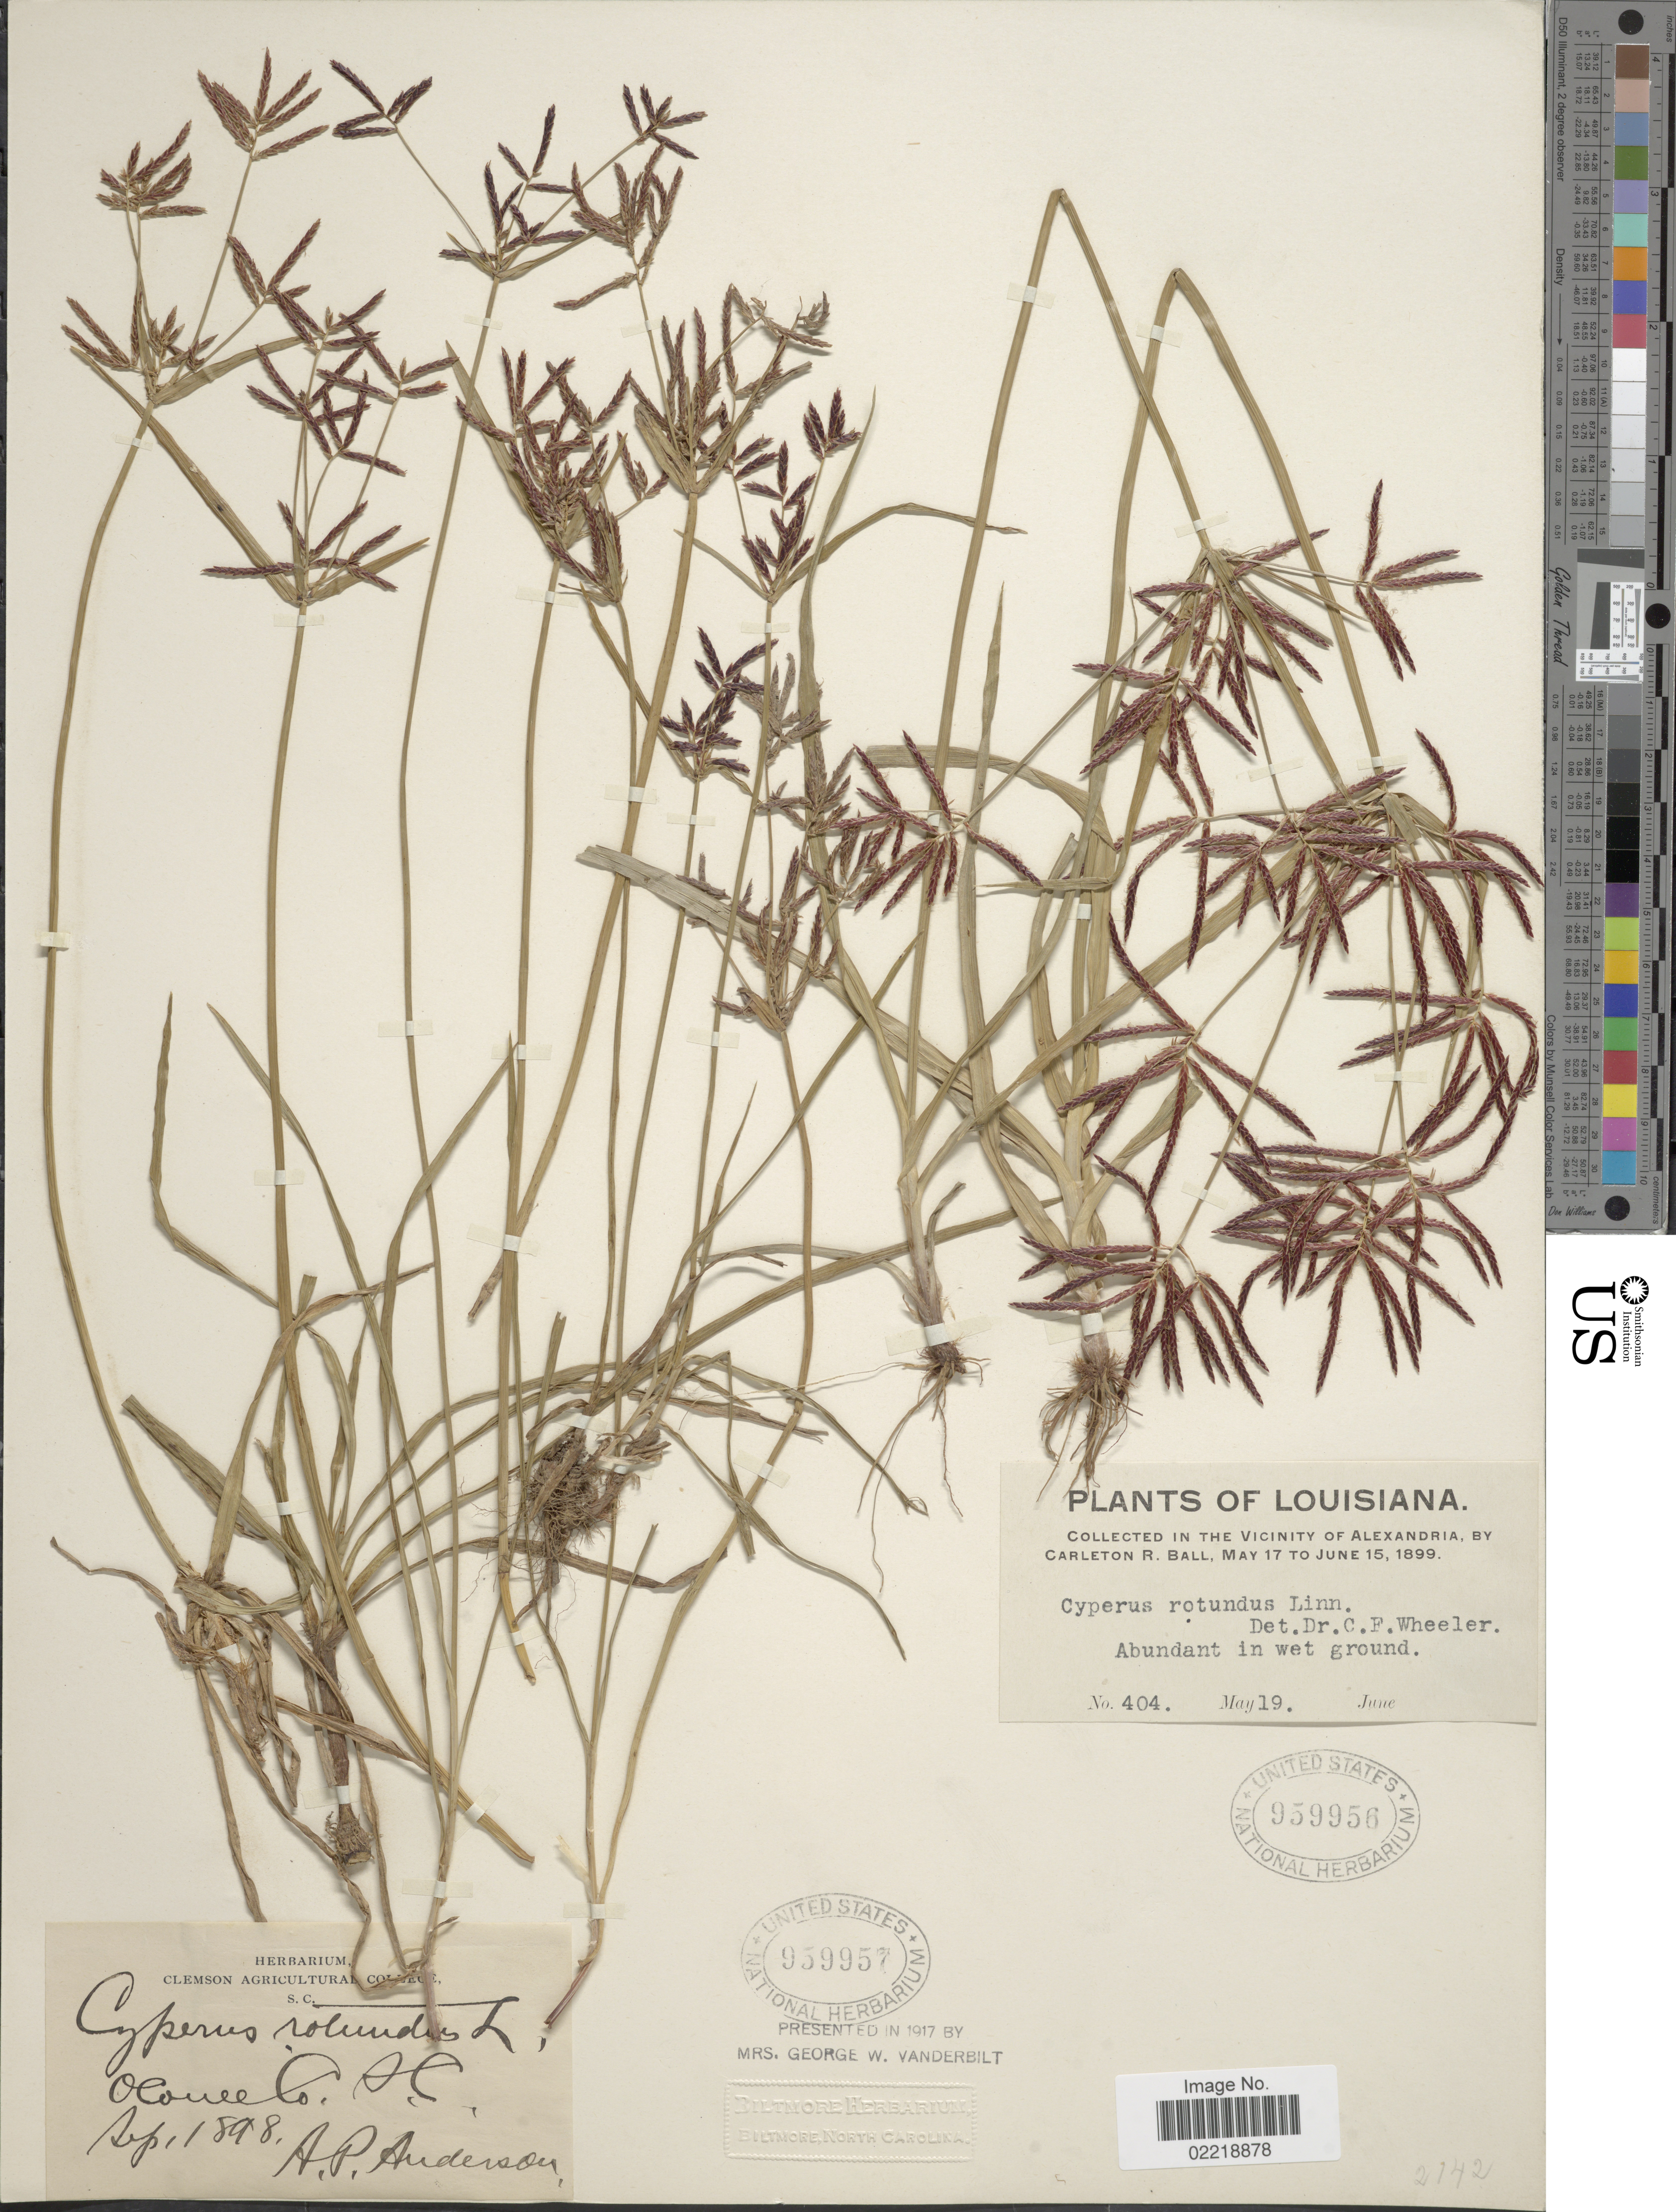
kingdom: Plantae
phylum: Tracheophyta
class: Liliopsida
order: Poales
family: Cyperaceae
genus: Cyperus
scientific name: Cyperus rotundus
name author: L.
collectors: C. R. Ball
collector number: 404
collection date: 1899-05-19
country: United States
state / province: Louisiana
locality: In the Vicinity of Alexandia, Abundant in wet ground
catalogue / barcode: US 959956